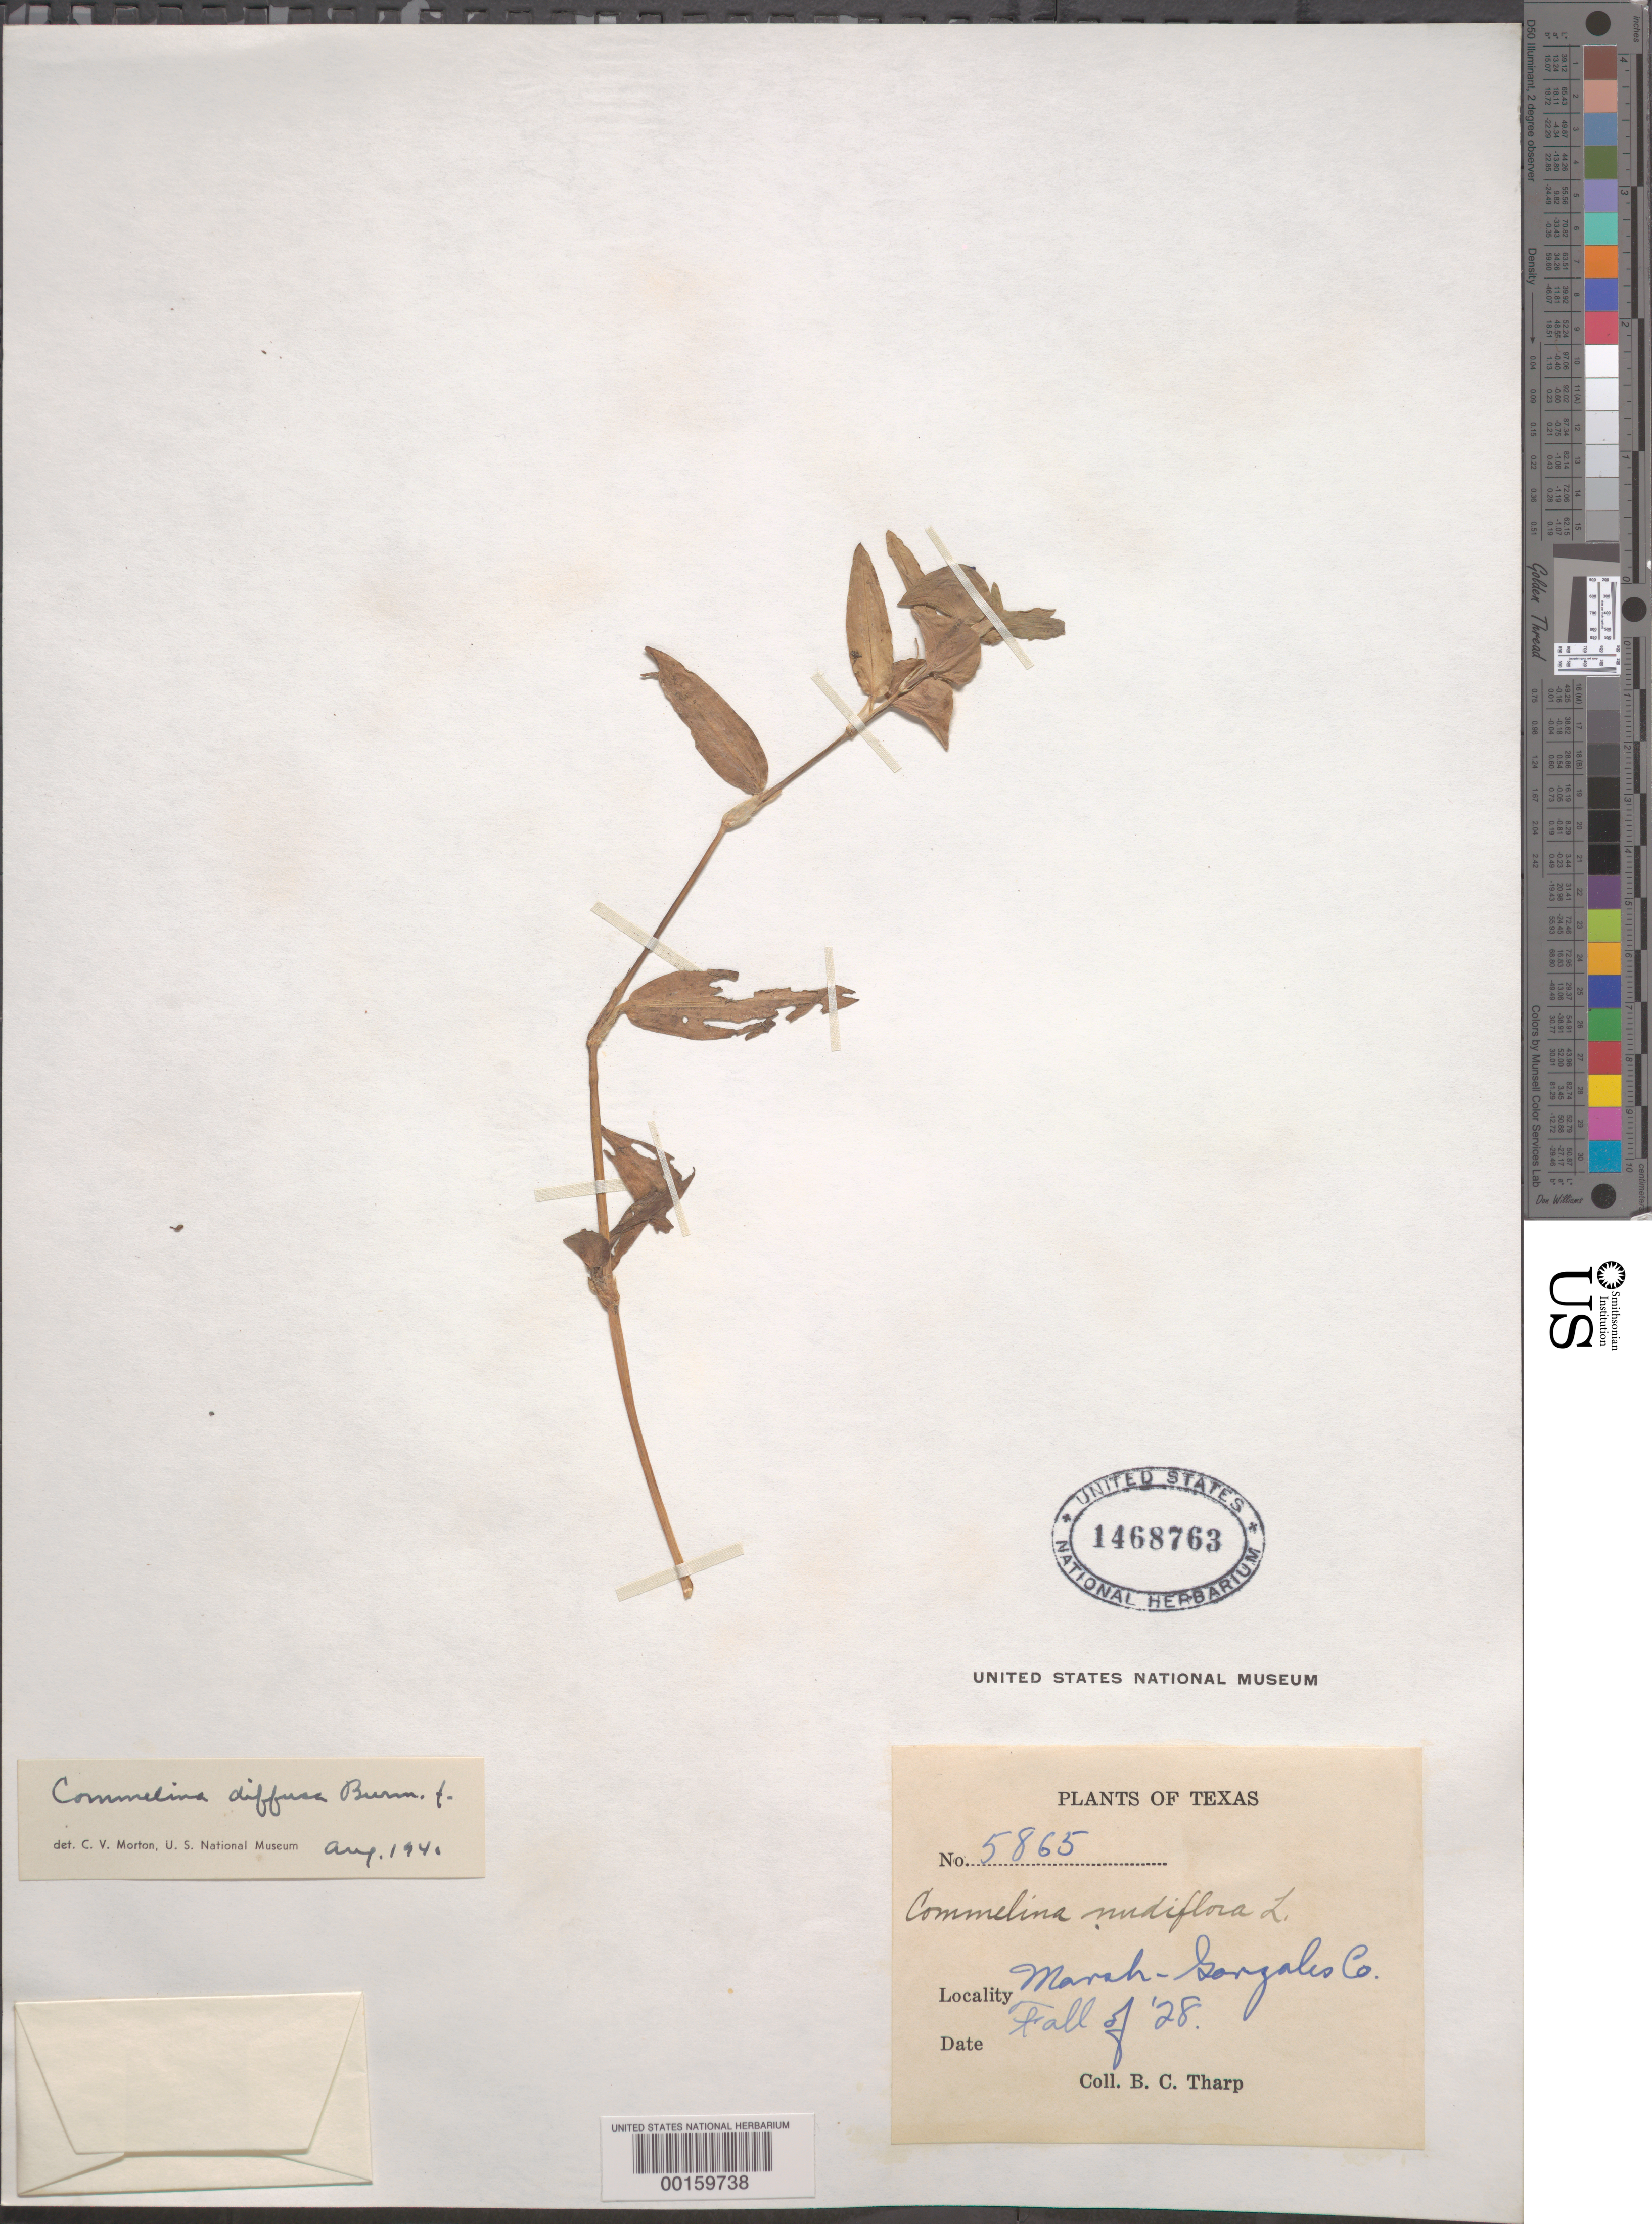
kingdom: Plantae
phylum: Tracheophyta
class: Liliopsida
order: Commelinales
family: Commelinaceae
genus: Commelina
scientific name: Commelina diffusa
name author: Burm. f.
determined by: Morton, C. V.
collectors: B. C. Tharp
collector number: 5865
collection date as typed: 1928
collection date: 1928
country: United States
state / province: Texas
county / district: Gonzales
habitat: Marsh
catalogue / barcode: US 1468763